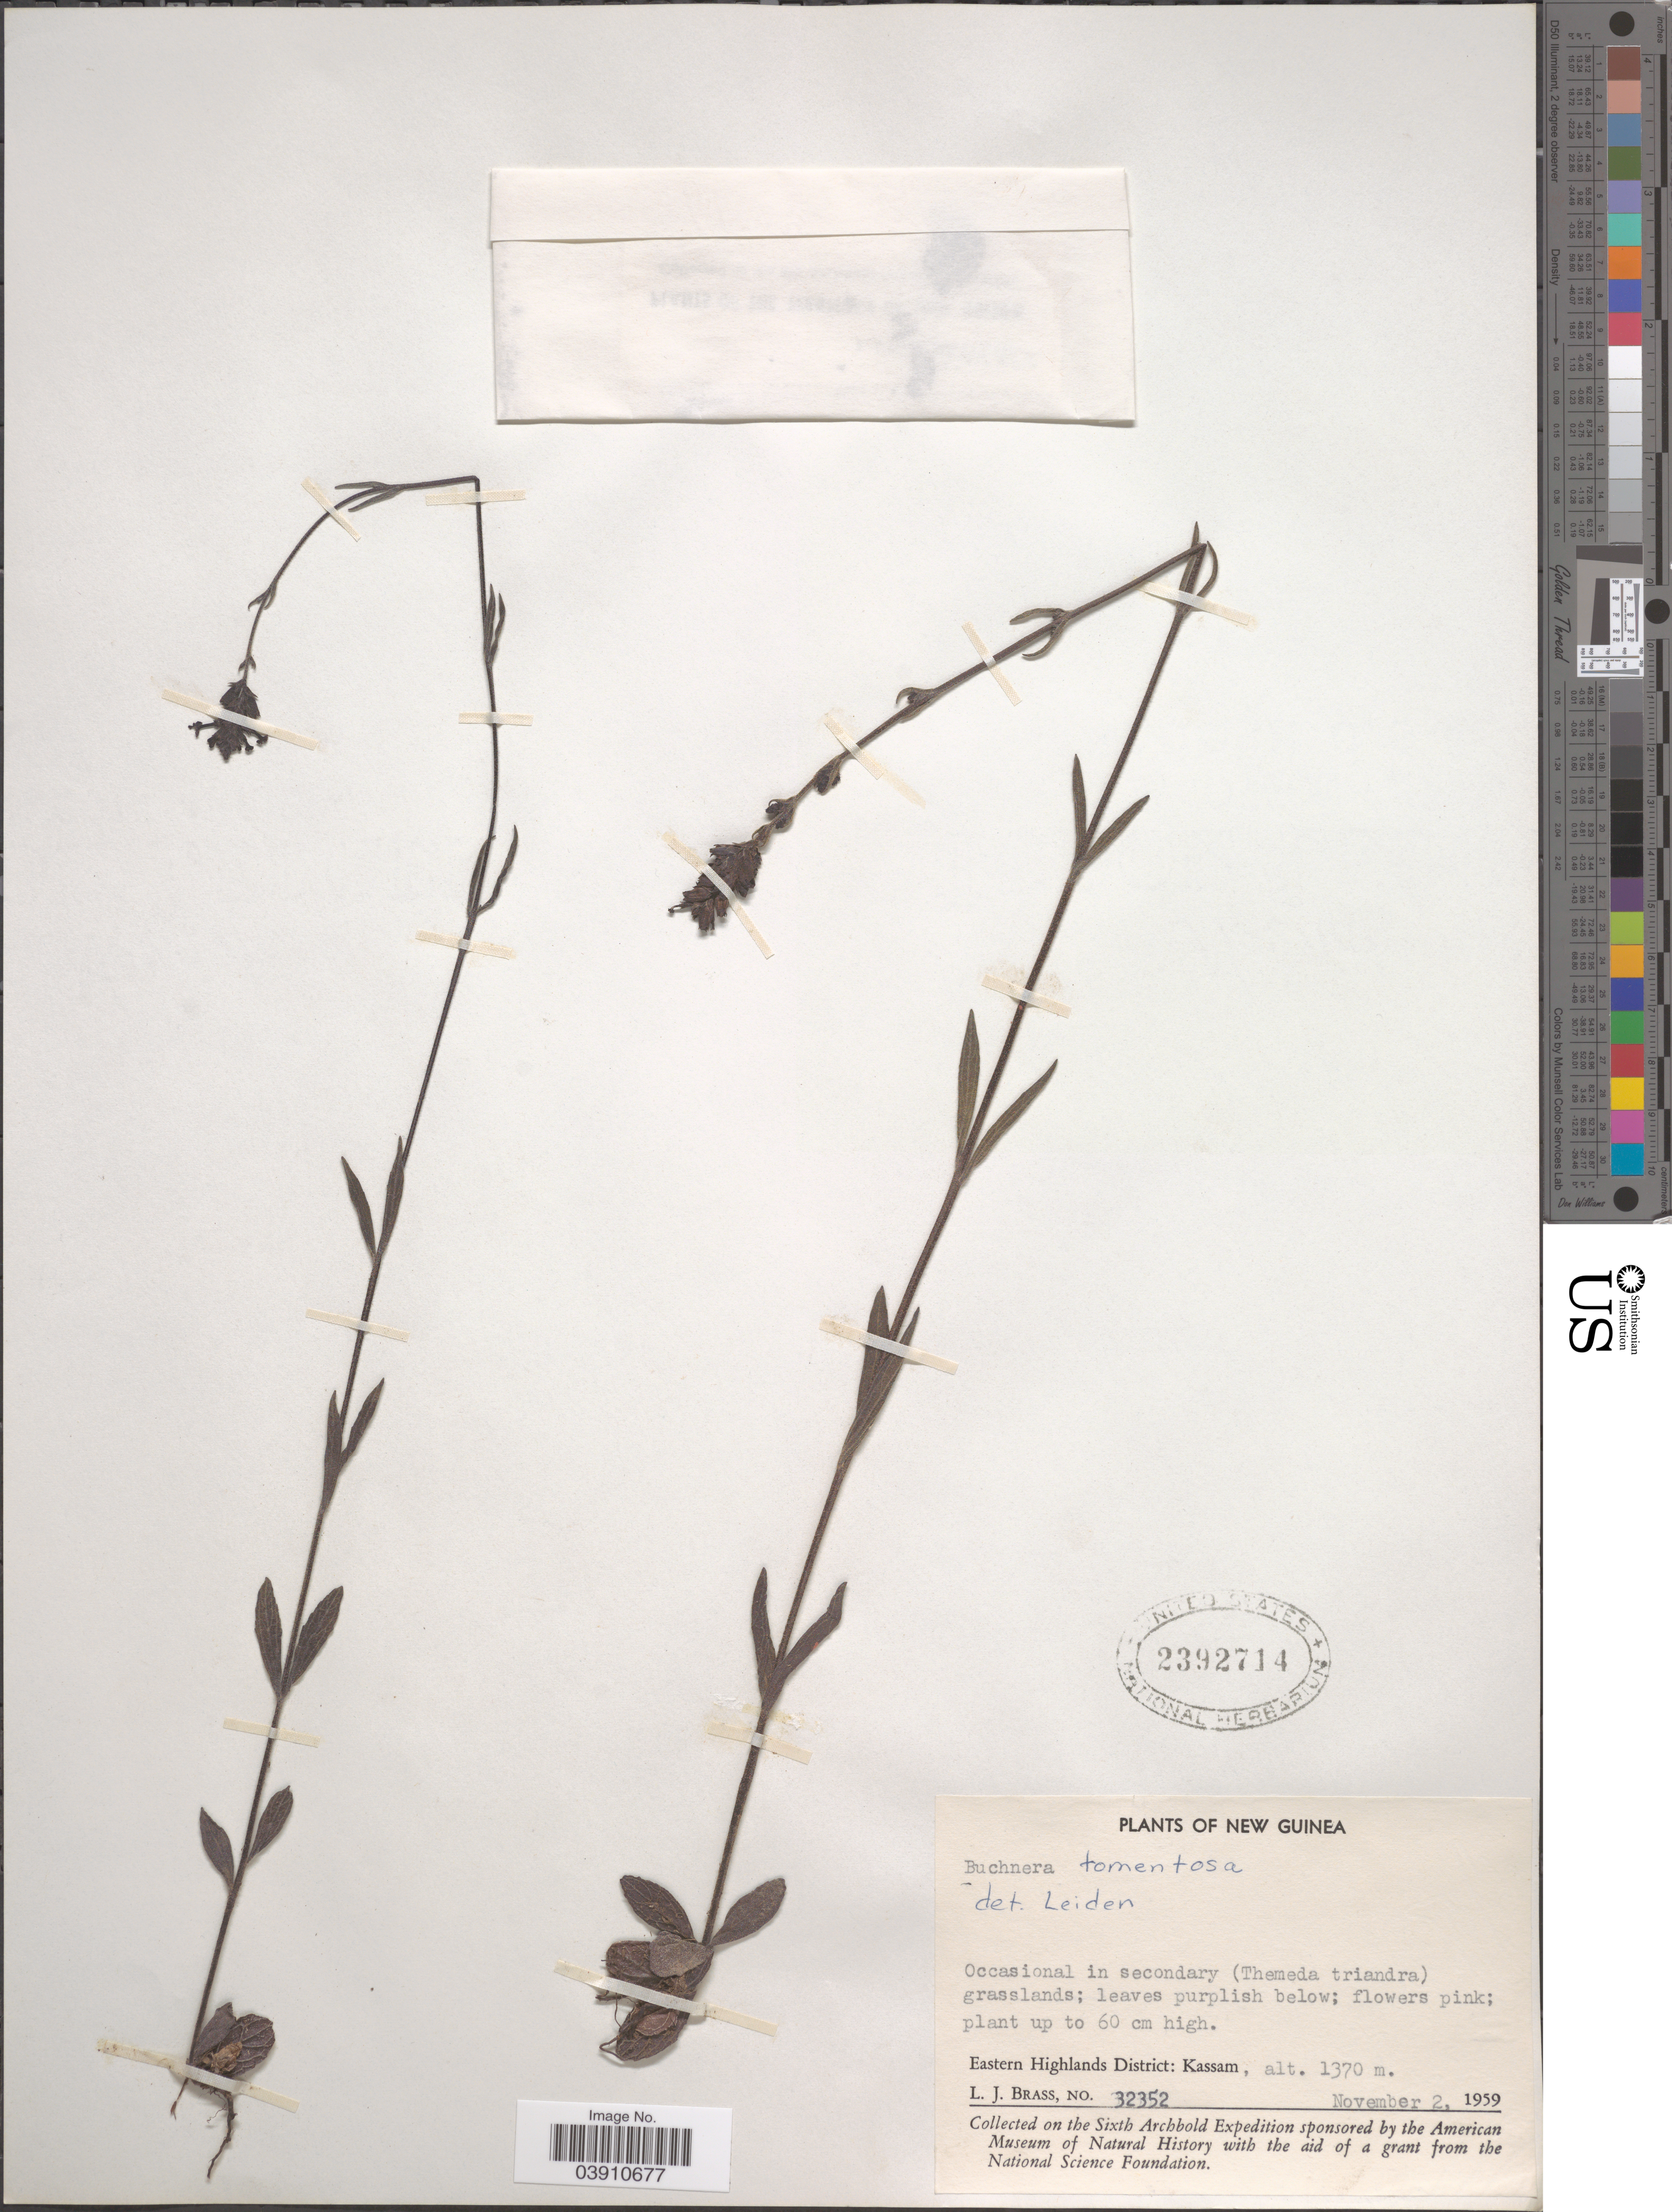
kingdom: Plantae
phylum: Tracheophyta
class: Magnoliopsida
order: Lamiales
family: Orobanchaceae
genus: Buchnera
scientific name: Buchnera tomentosa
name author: Blume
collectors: L. J. Brass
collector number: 32352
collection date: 1959-11-02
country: Papua New Guinea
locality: New Guinea. Eastern Highlands District: Kassam.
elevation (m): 1370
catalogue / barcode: US 2392714